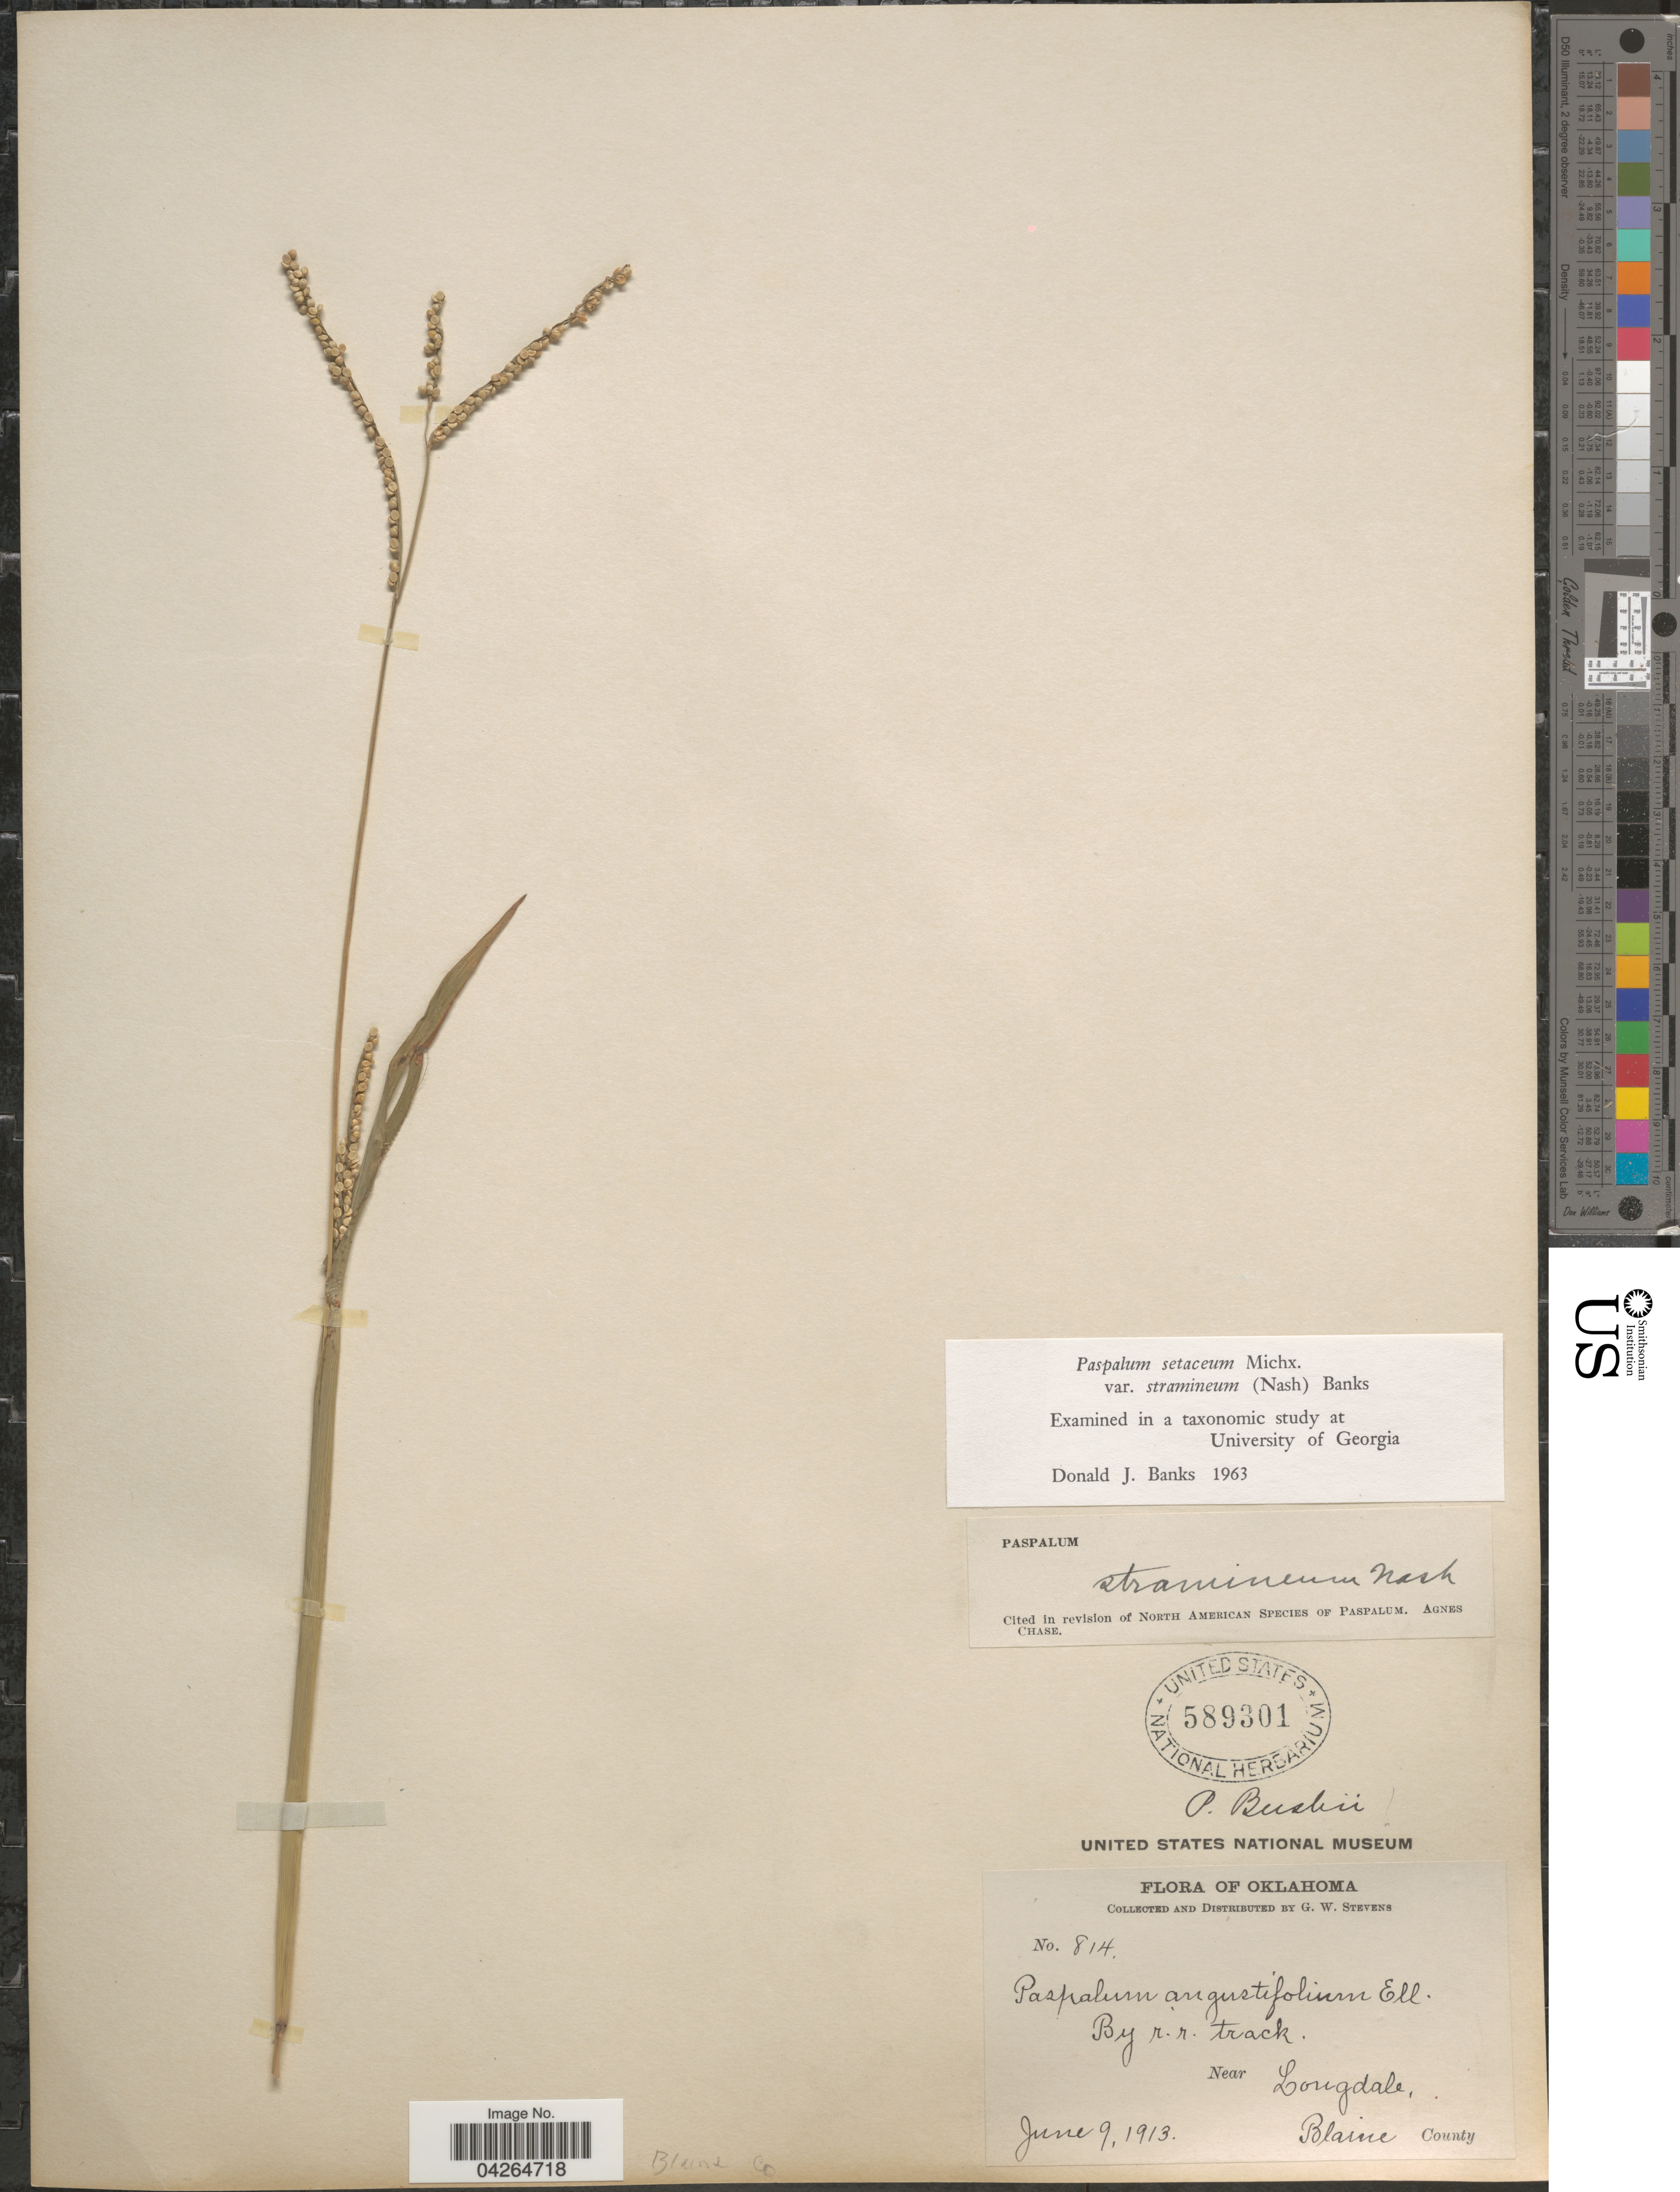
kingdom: Plantae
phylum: Tracheophyta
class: Liliopsida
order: Poales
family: Poaceae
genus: Paspalum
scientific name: Paspalum setaceum var. stramineum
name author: (Nash) D.J. Banks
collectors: G. W. Stevens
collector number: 814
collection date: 1913-06-09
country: United States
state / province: Oklahoma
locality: By r.r. track. Near Longdale, Blaine County.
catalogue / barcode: US 589301